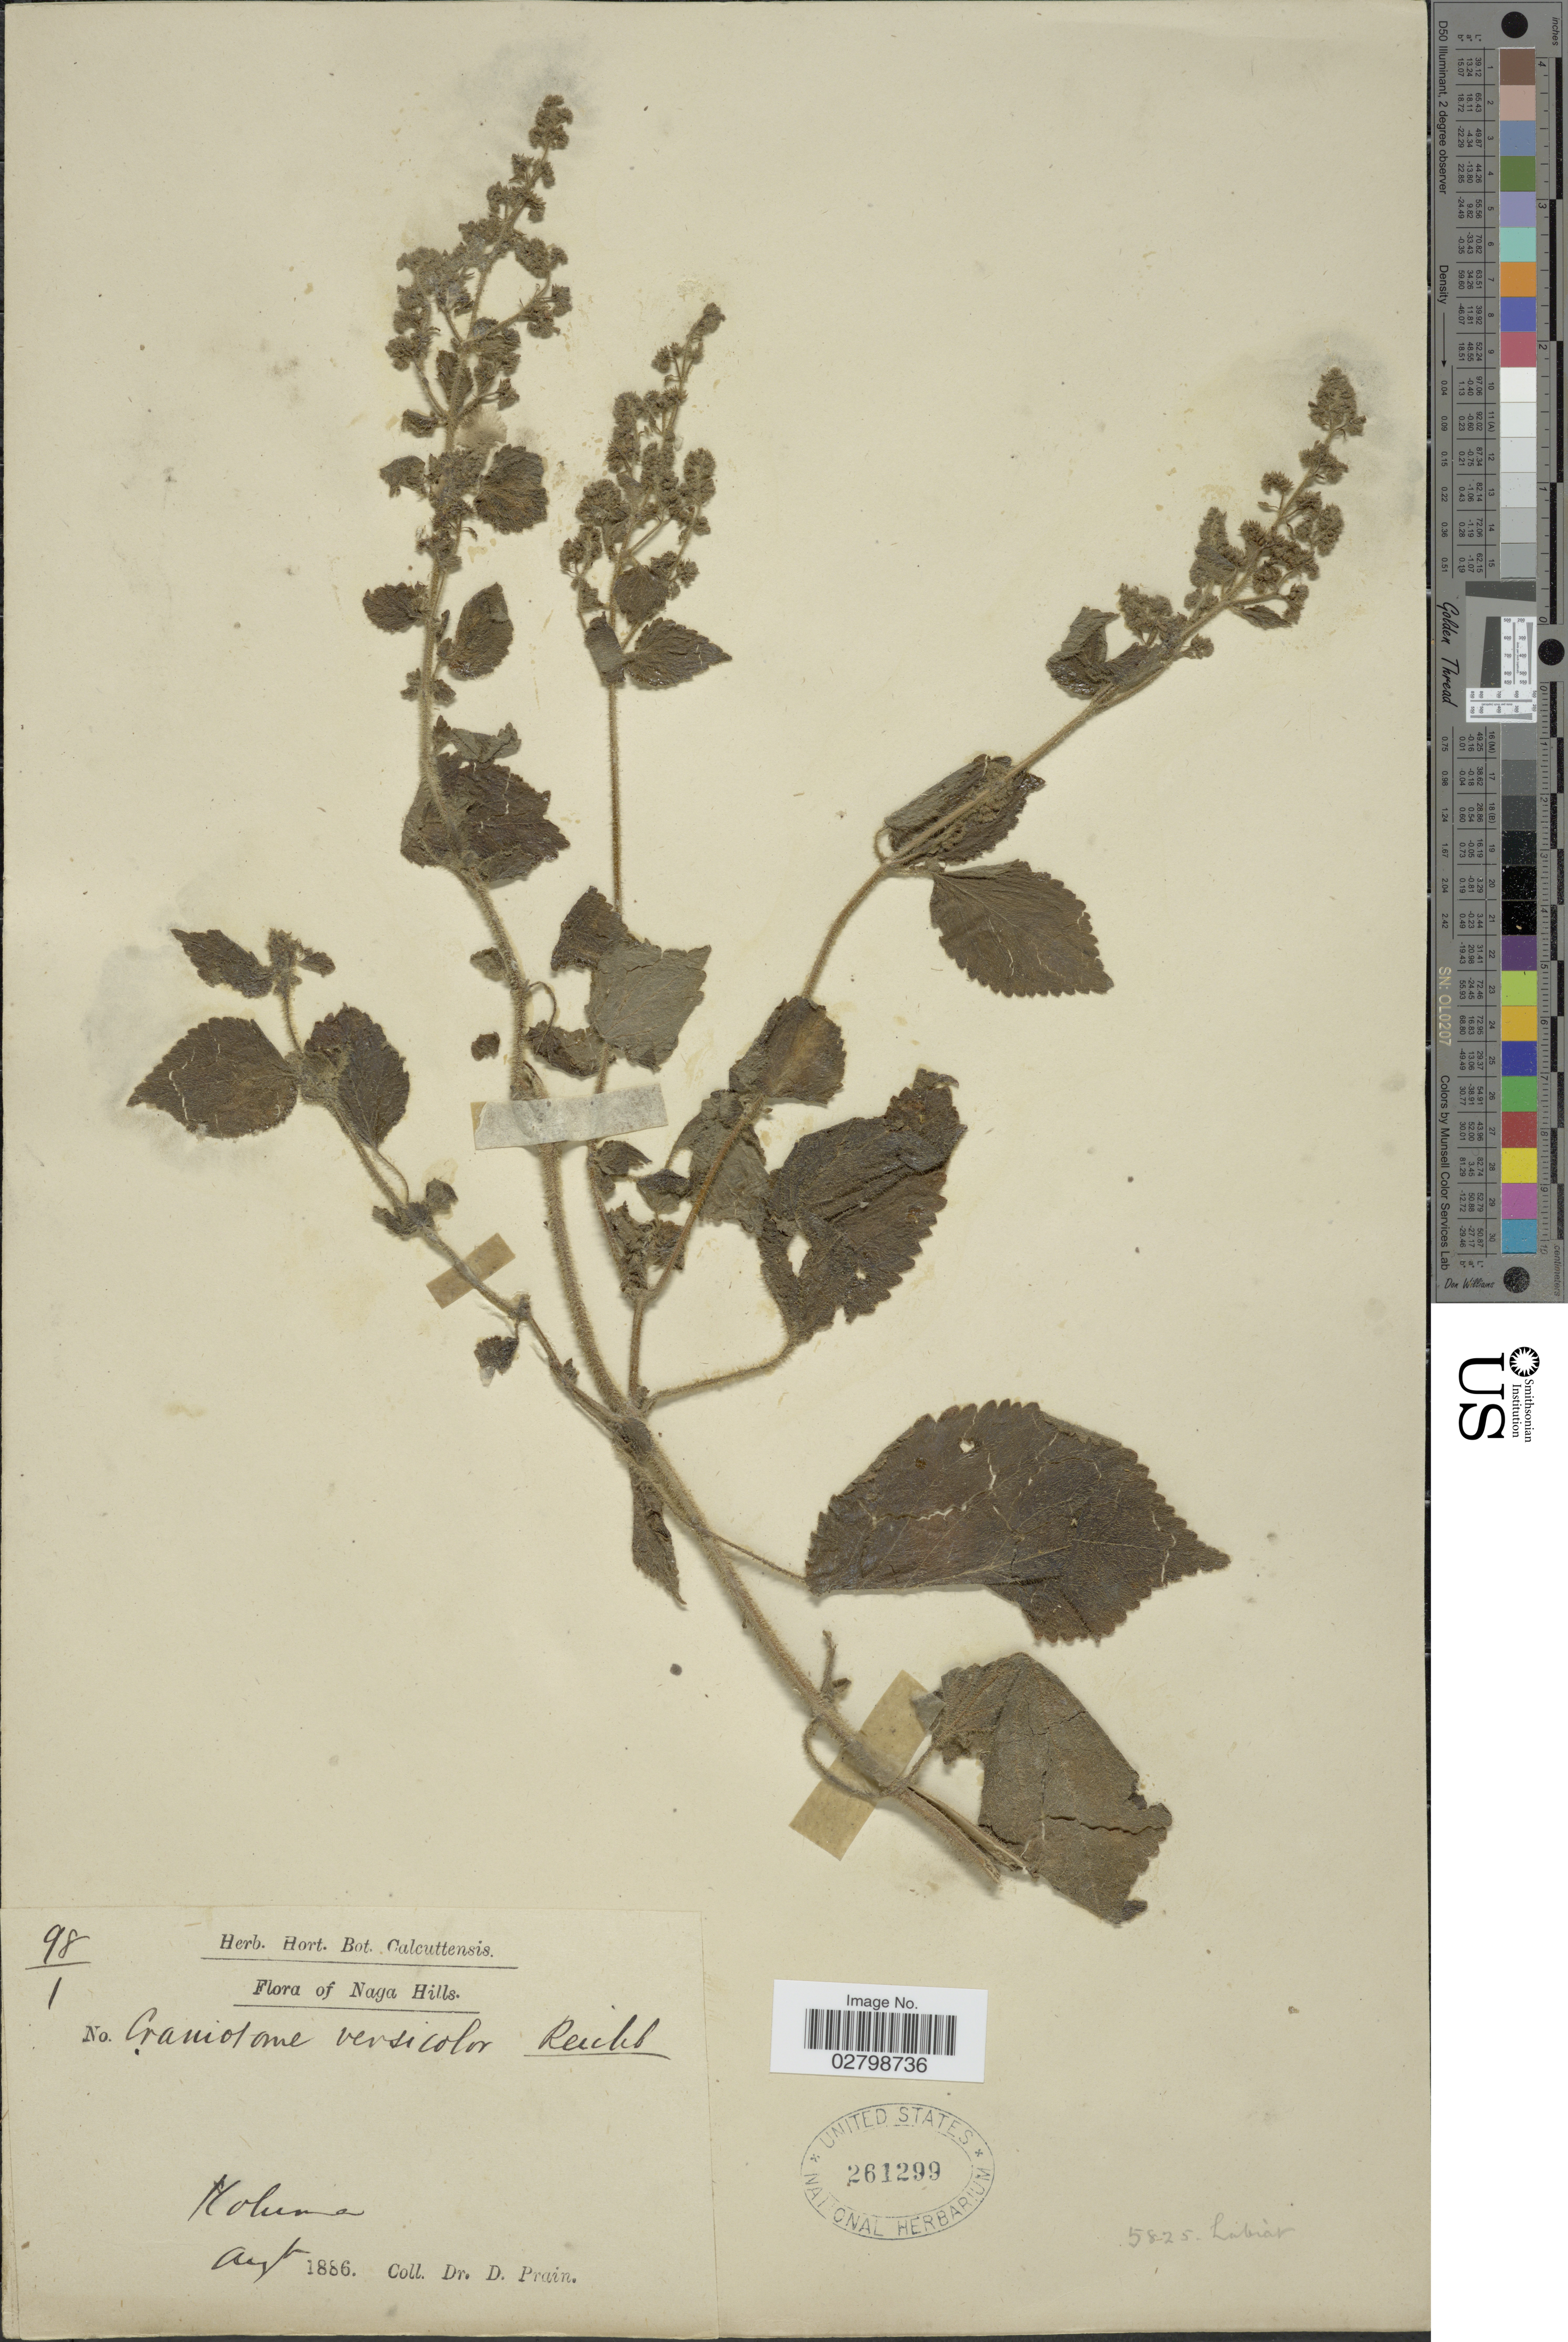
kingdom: Plantae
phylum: Tracheophyta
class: Magnoliopsida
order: Lamiales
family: Lamiaceae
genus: Craniotome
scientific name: Craniotome furcata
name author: (Link) Kuntze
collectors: D. Prain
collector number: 98/1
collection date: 1886-08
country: India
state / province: Nagaland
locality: Naga Hills, Kohima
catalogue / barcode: US 261299